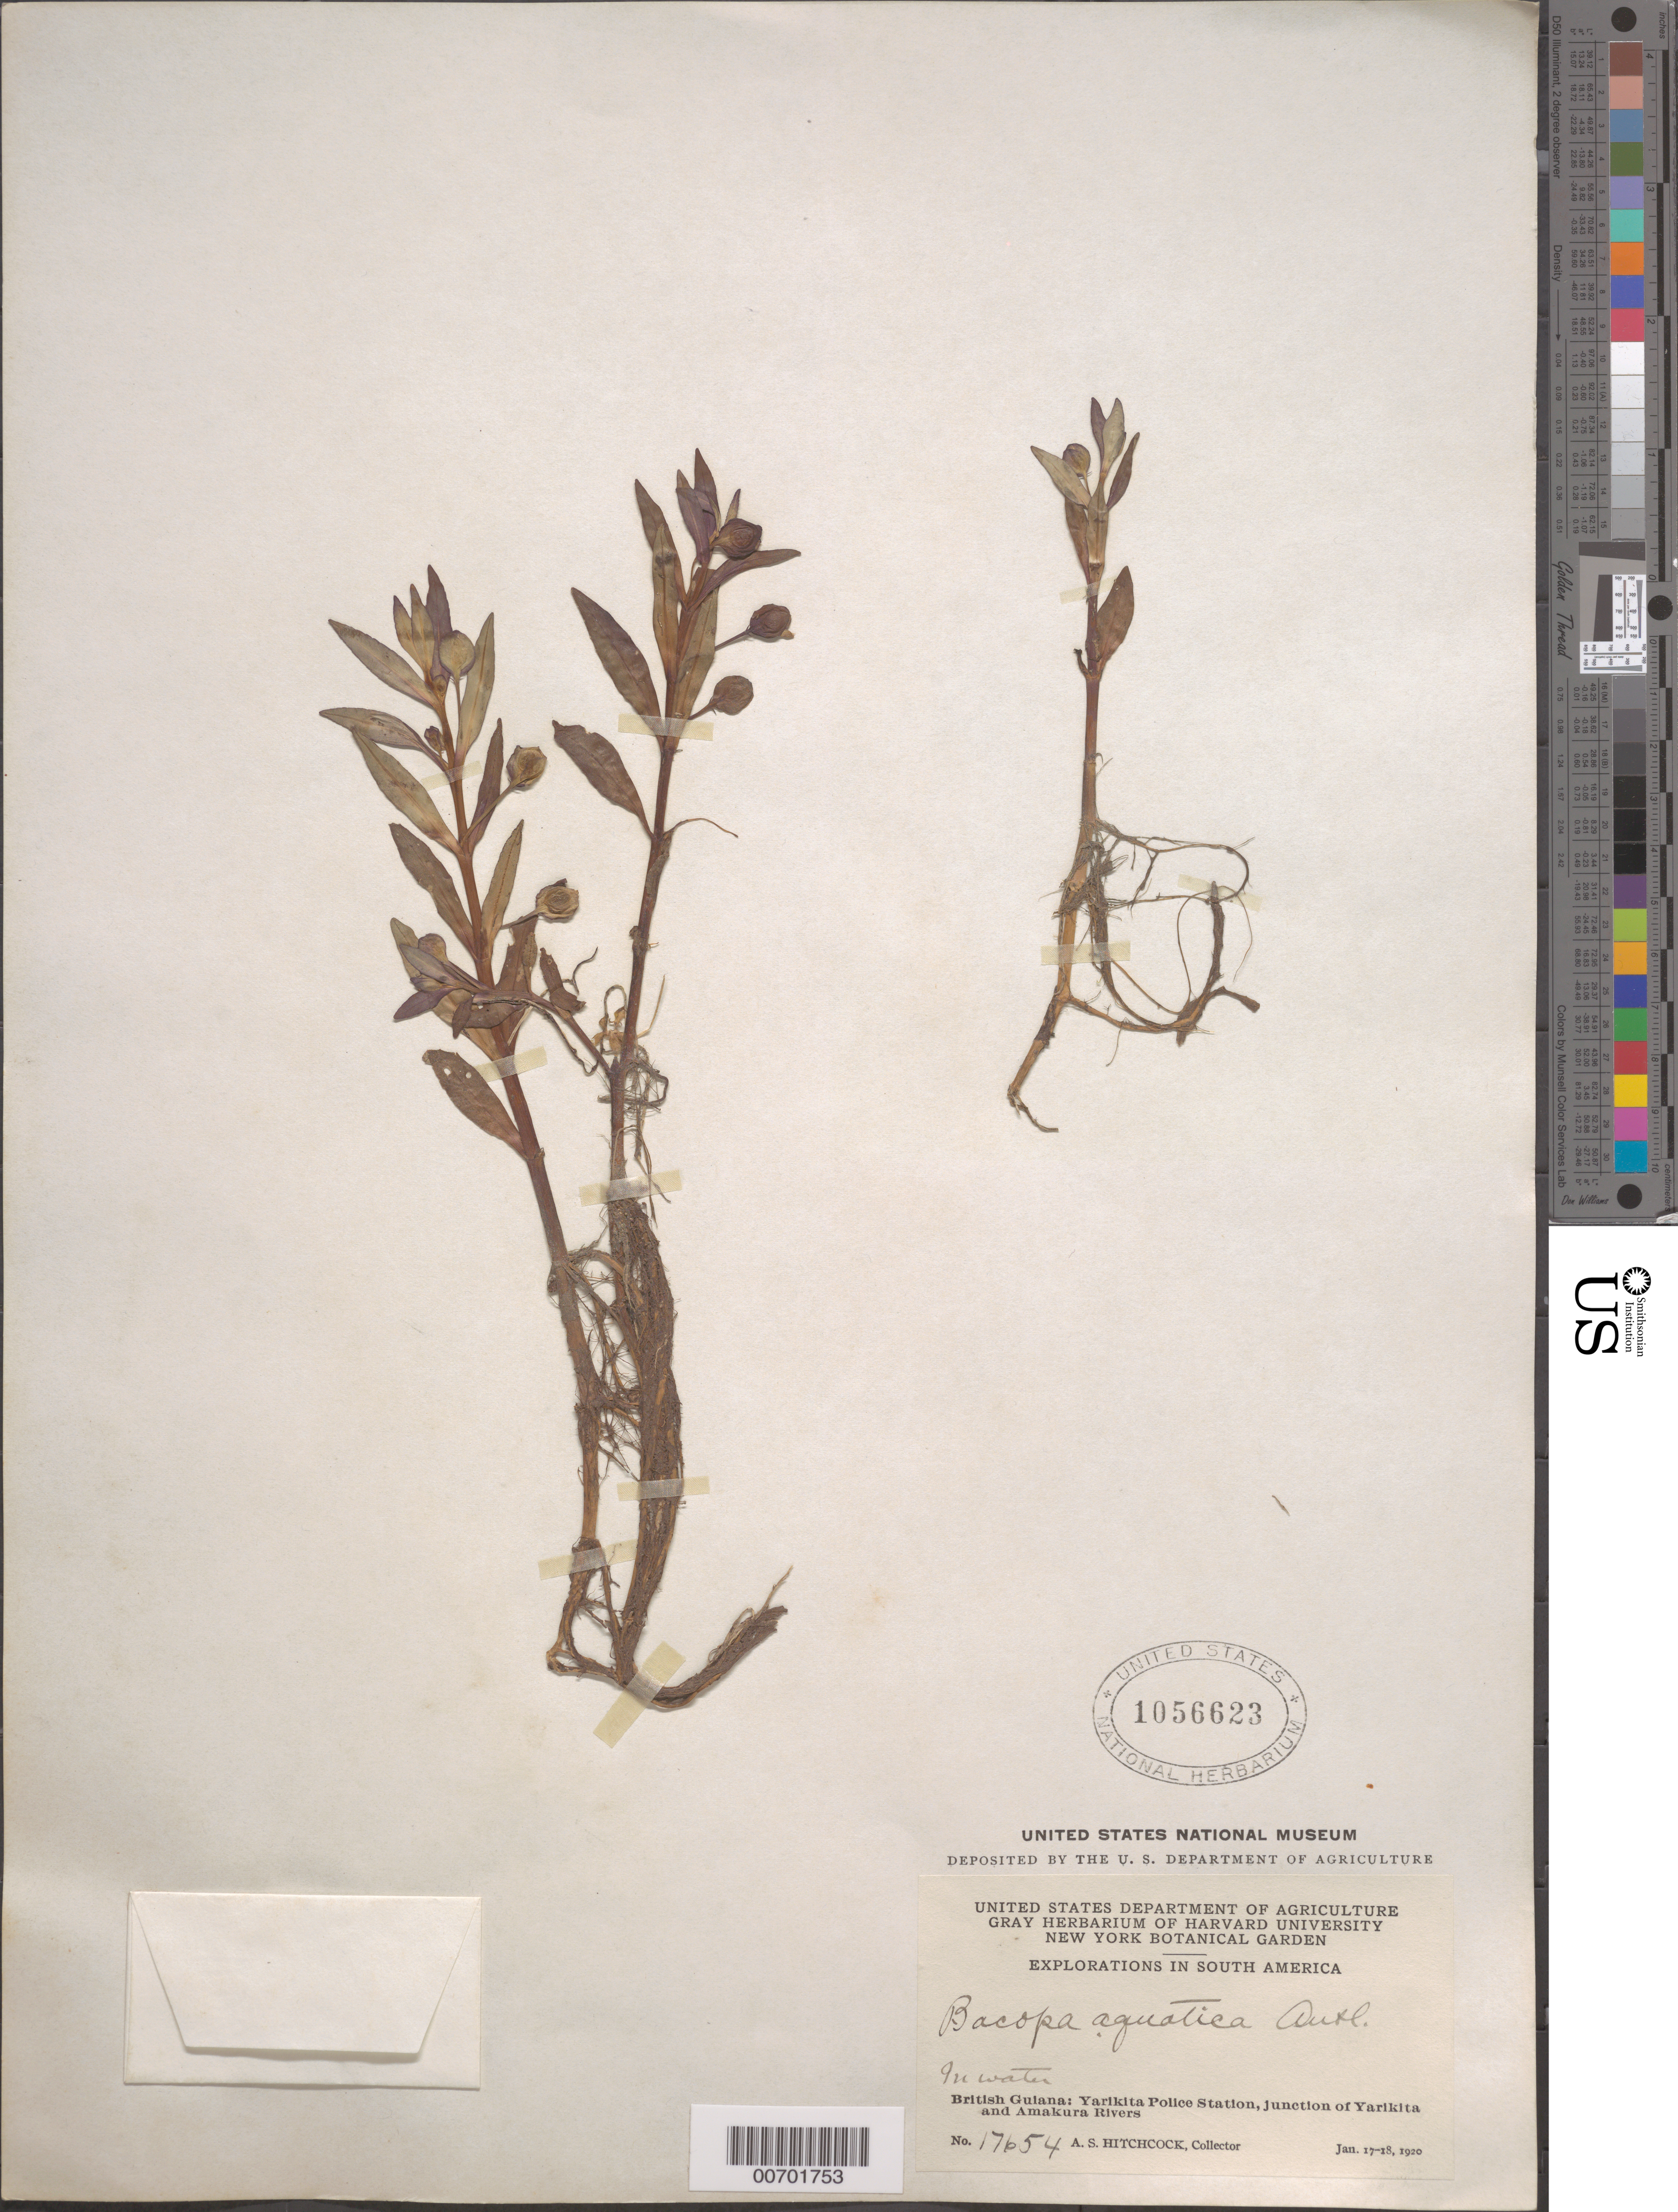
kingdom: Plantae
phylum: Tracheophyta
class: Magnoliopsida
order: Lamiales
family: Plantaginaceae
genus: Bacopa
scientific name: Bacopa aquatica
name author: Aubl.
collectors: A. S. Hitchcock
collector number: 17654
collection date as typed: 17-Jan-20 to 18-Jan-20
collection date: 1920-01-17/1920-01-18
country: Guyana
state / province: Barima-Waini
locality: Yarikita Police Sta., junct. of Yarikita & Amakura Rivers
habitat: In water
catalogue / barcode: US 1056623